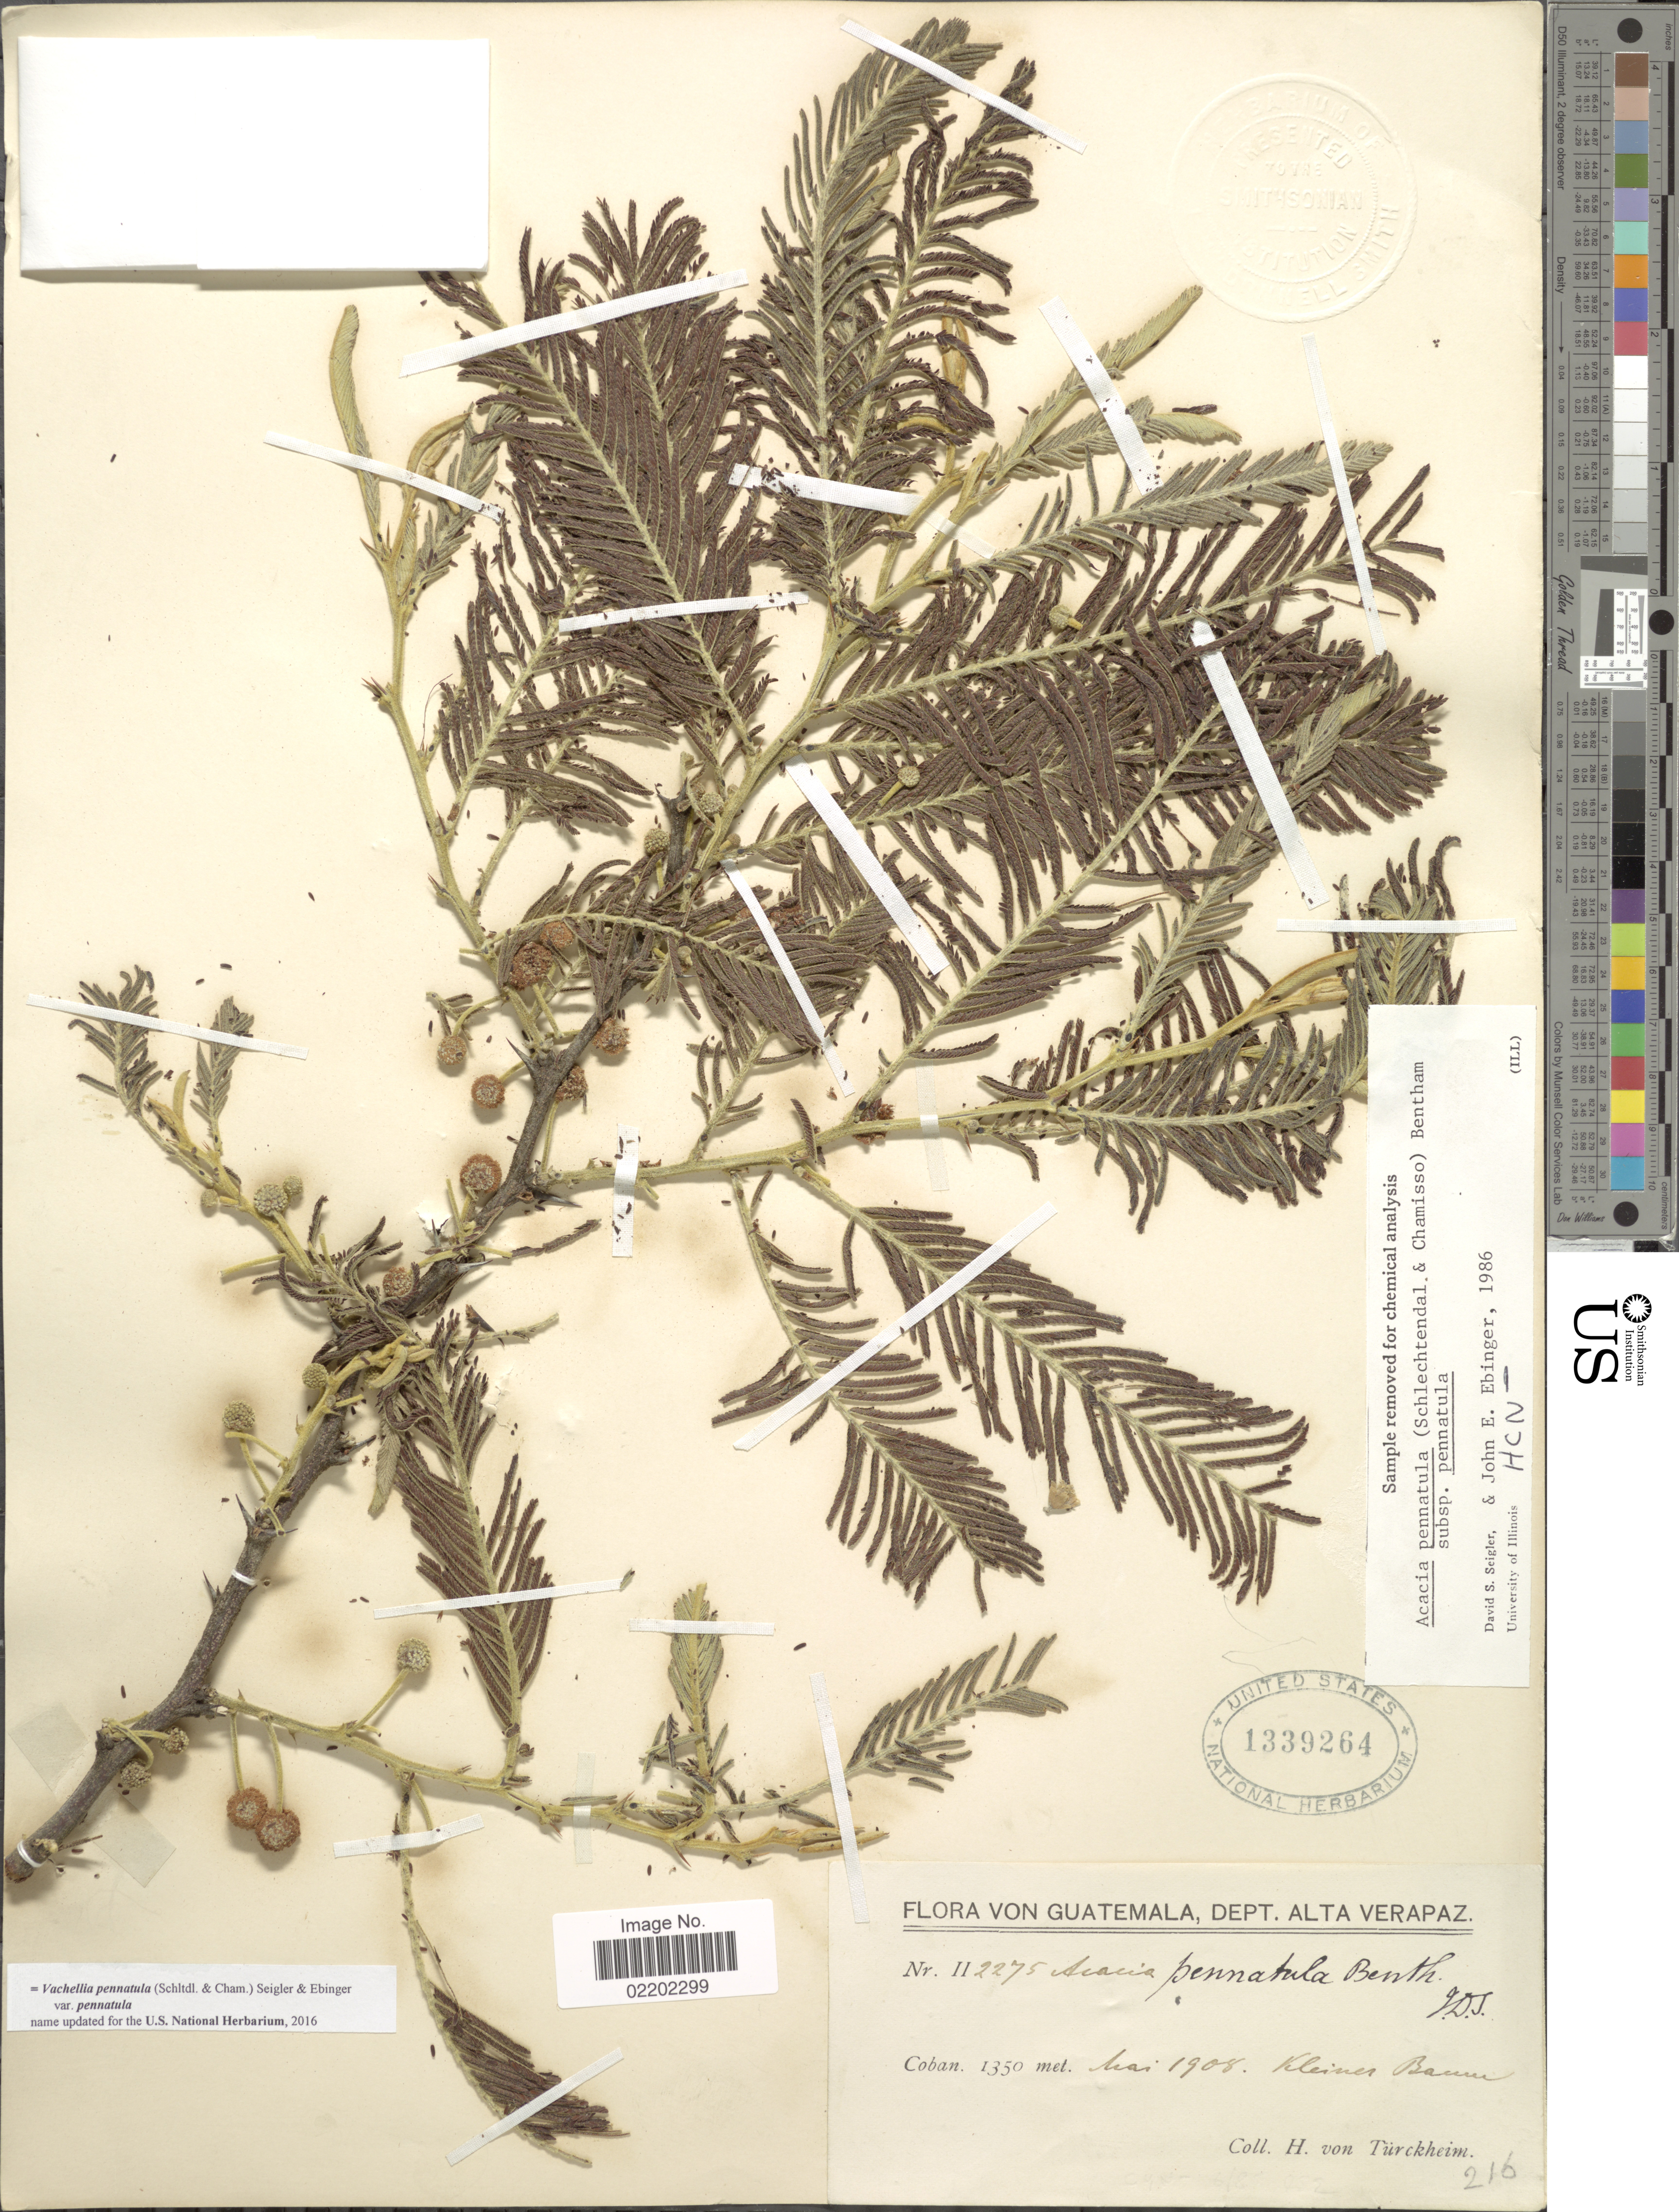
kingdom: Plantae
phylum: Tracheophyta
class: Magnoliopsida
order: Fabales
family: Fabaceae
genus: Vachellia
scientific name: Vachellia pennatula var. pennatula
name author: (Schltdl. & Cham.) Seigler & Ebinger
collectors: H. von Türckheim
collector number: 2275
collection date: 1908-05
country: Guatemala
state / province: Alta Verapaz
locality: Dept. Alta Verapaz, Coban, Kleiner Bau,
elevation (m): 1350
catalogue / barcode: US 1339264